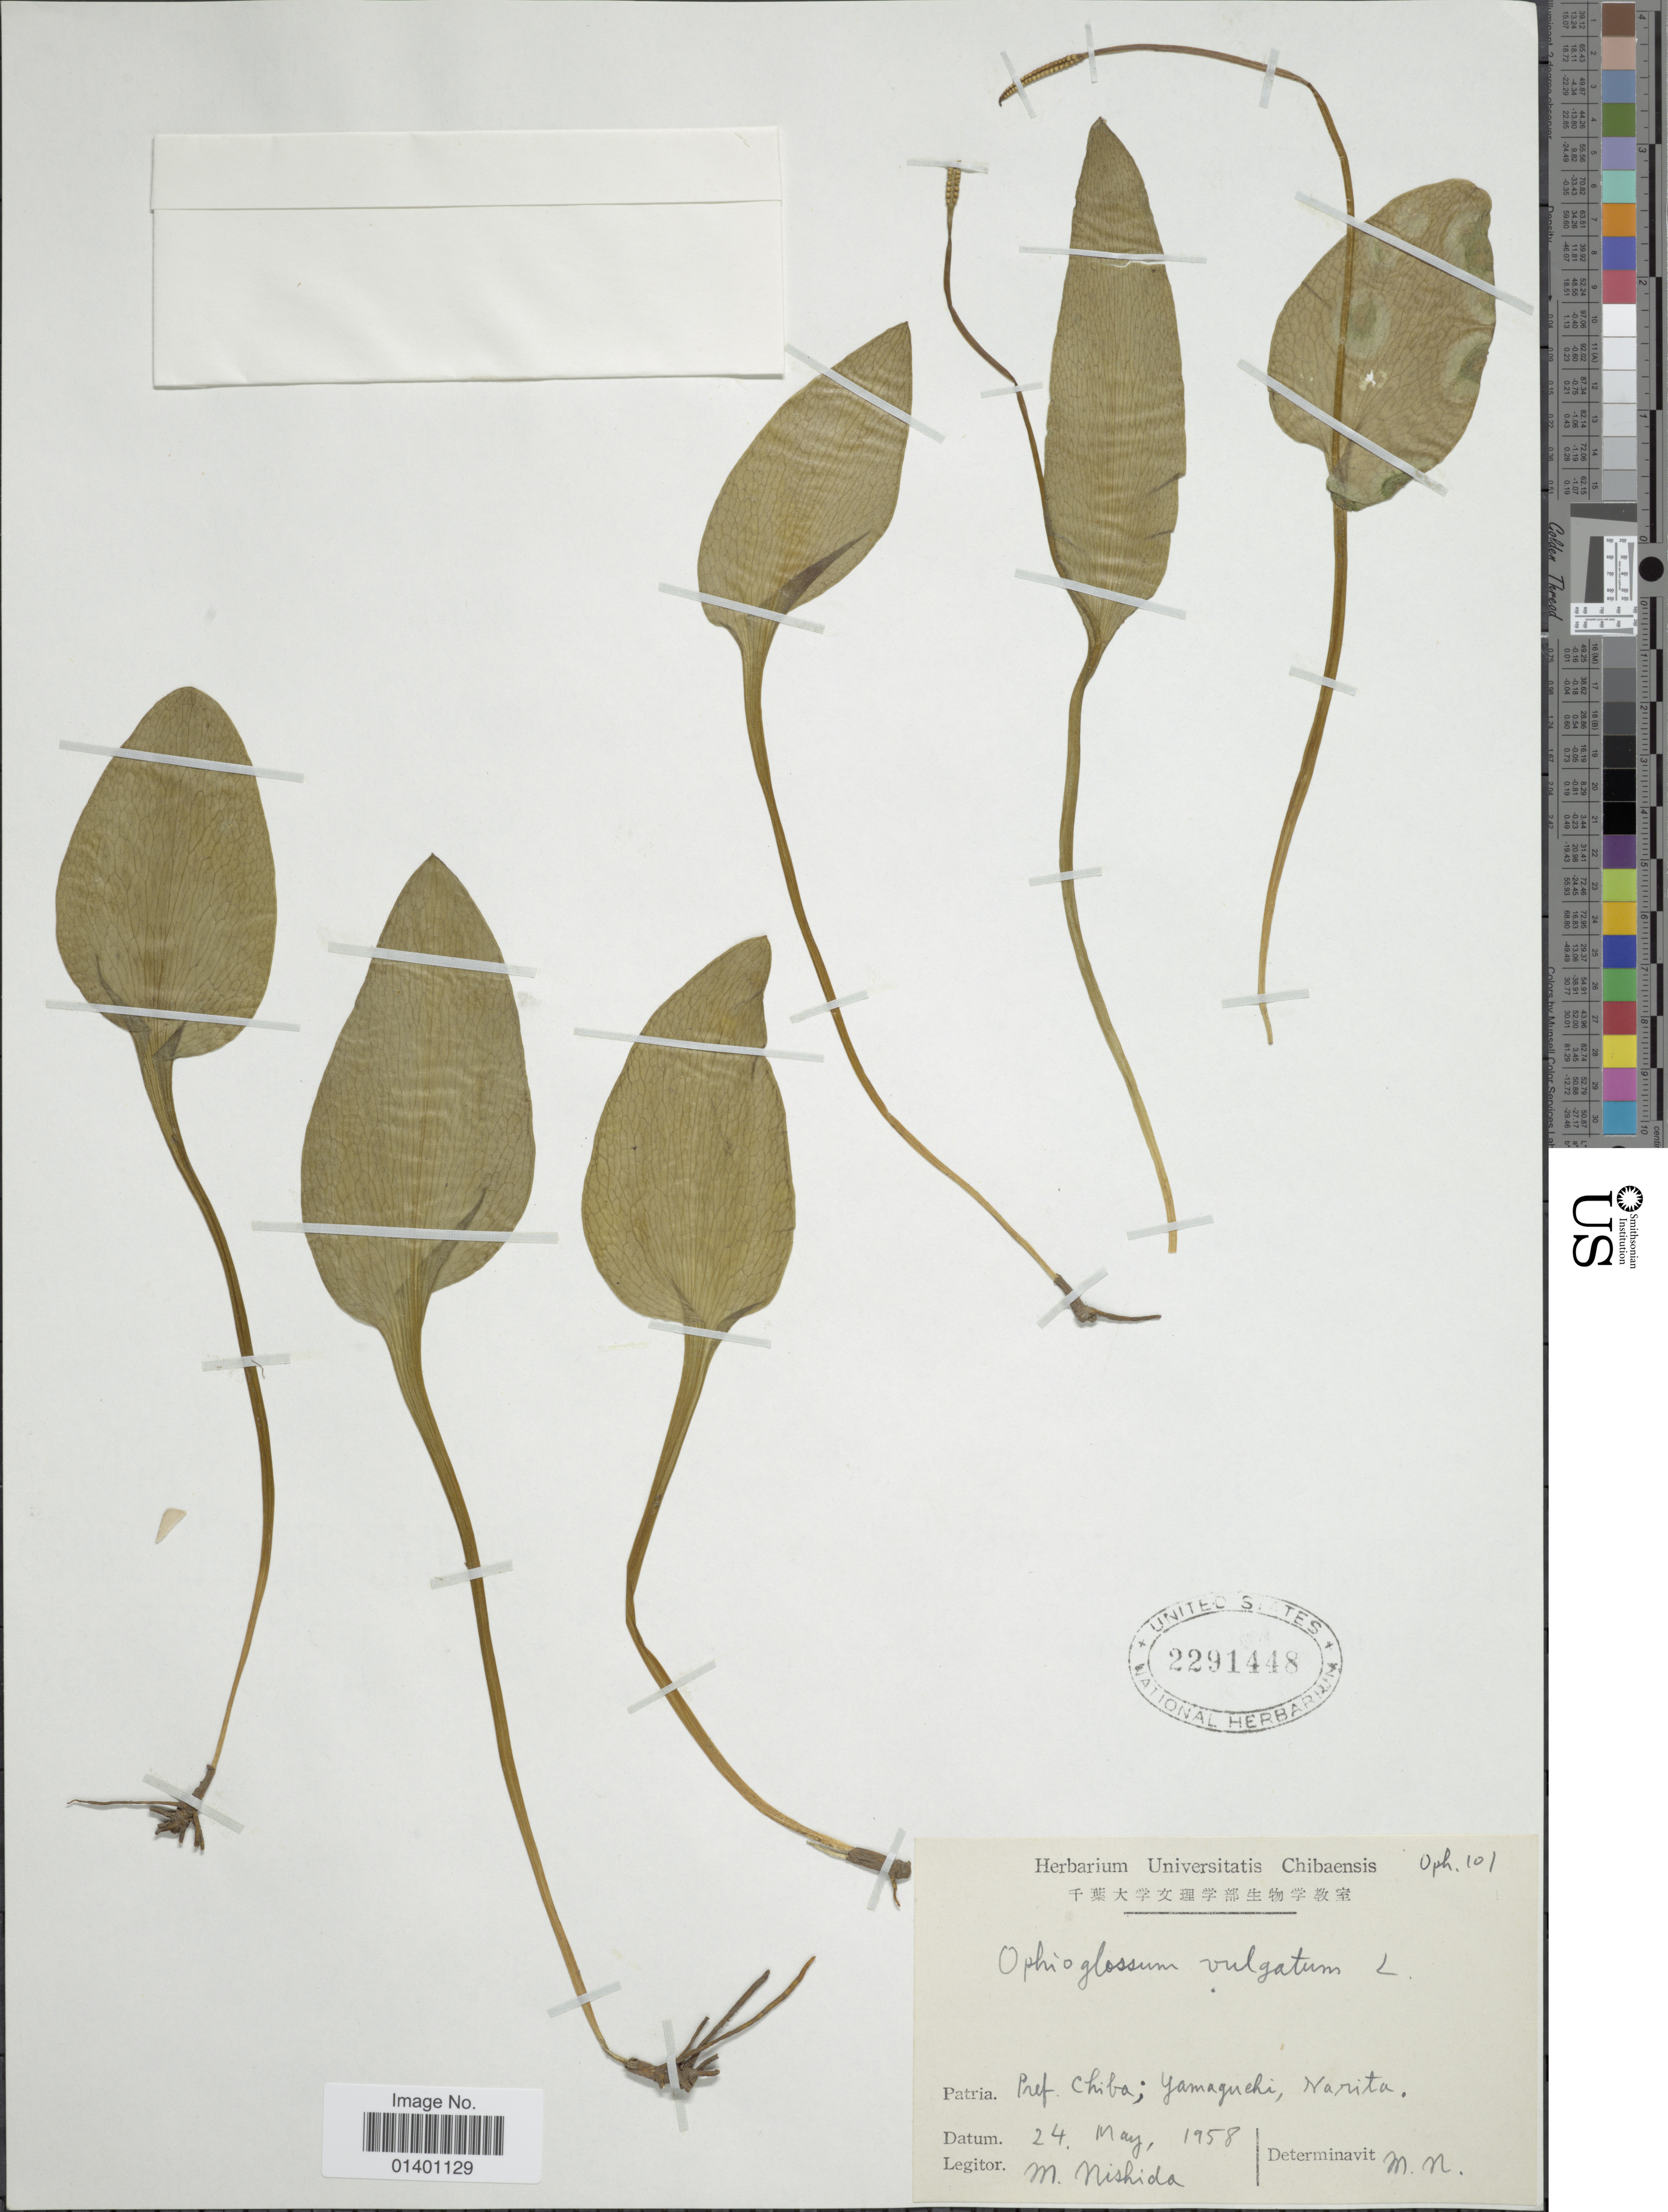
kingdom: Plantae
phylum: Tracheophyta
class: Polypodiopsida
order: Ophioglossales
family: Ophioglossaceae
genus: Ophioglossum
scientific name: Ophioglossum vulgatum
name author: L.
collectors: M. Nishida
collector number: oph. 101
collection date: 1958-05-24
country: Japan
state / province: Tiba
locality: Pref. Chiba; Yamaguchi, Narita.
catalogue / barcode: US 2291448